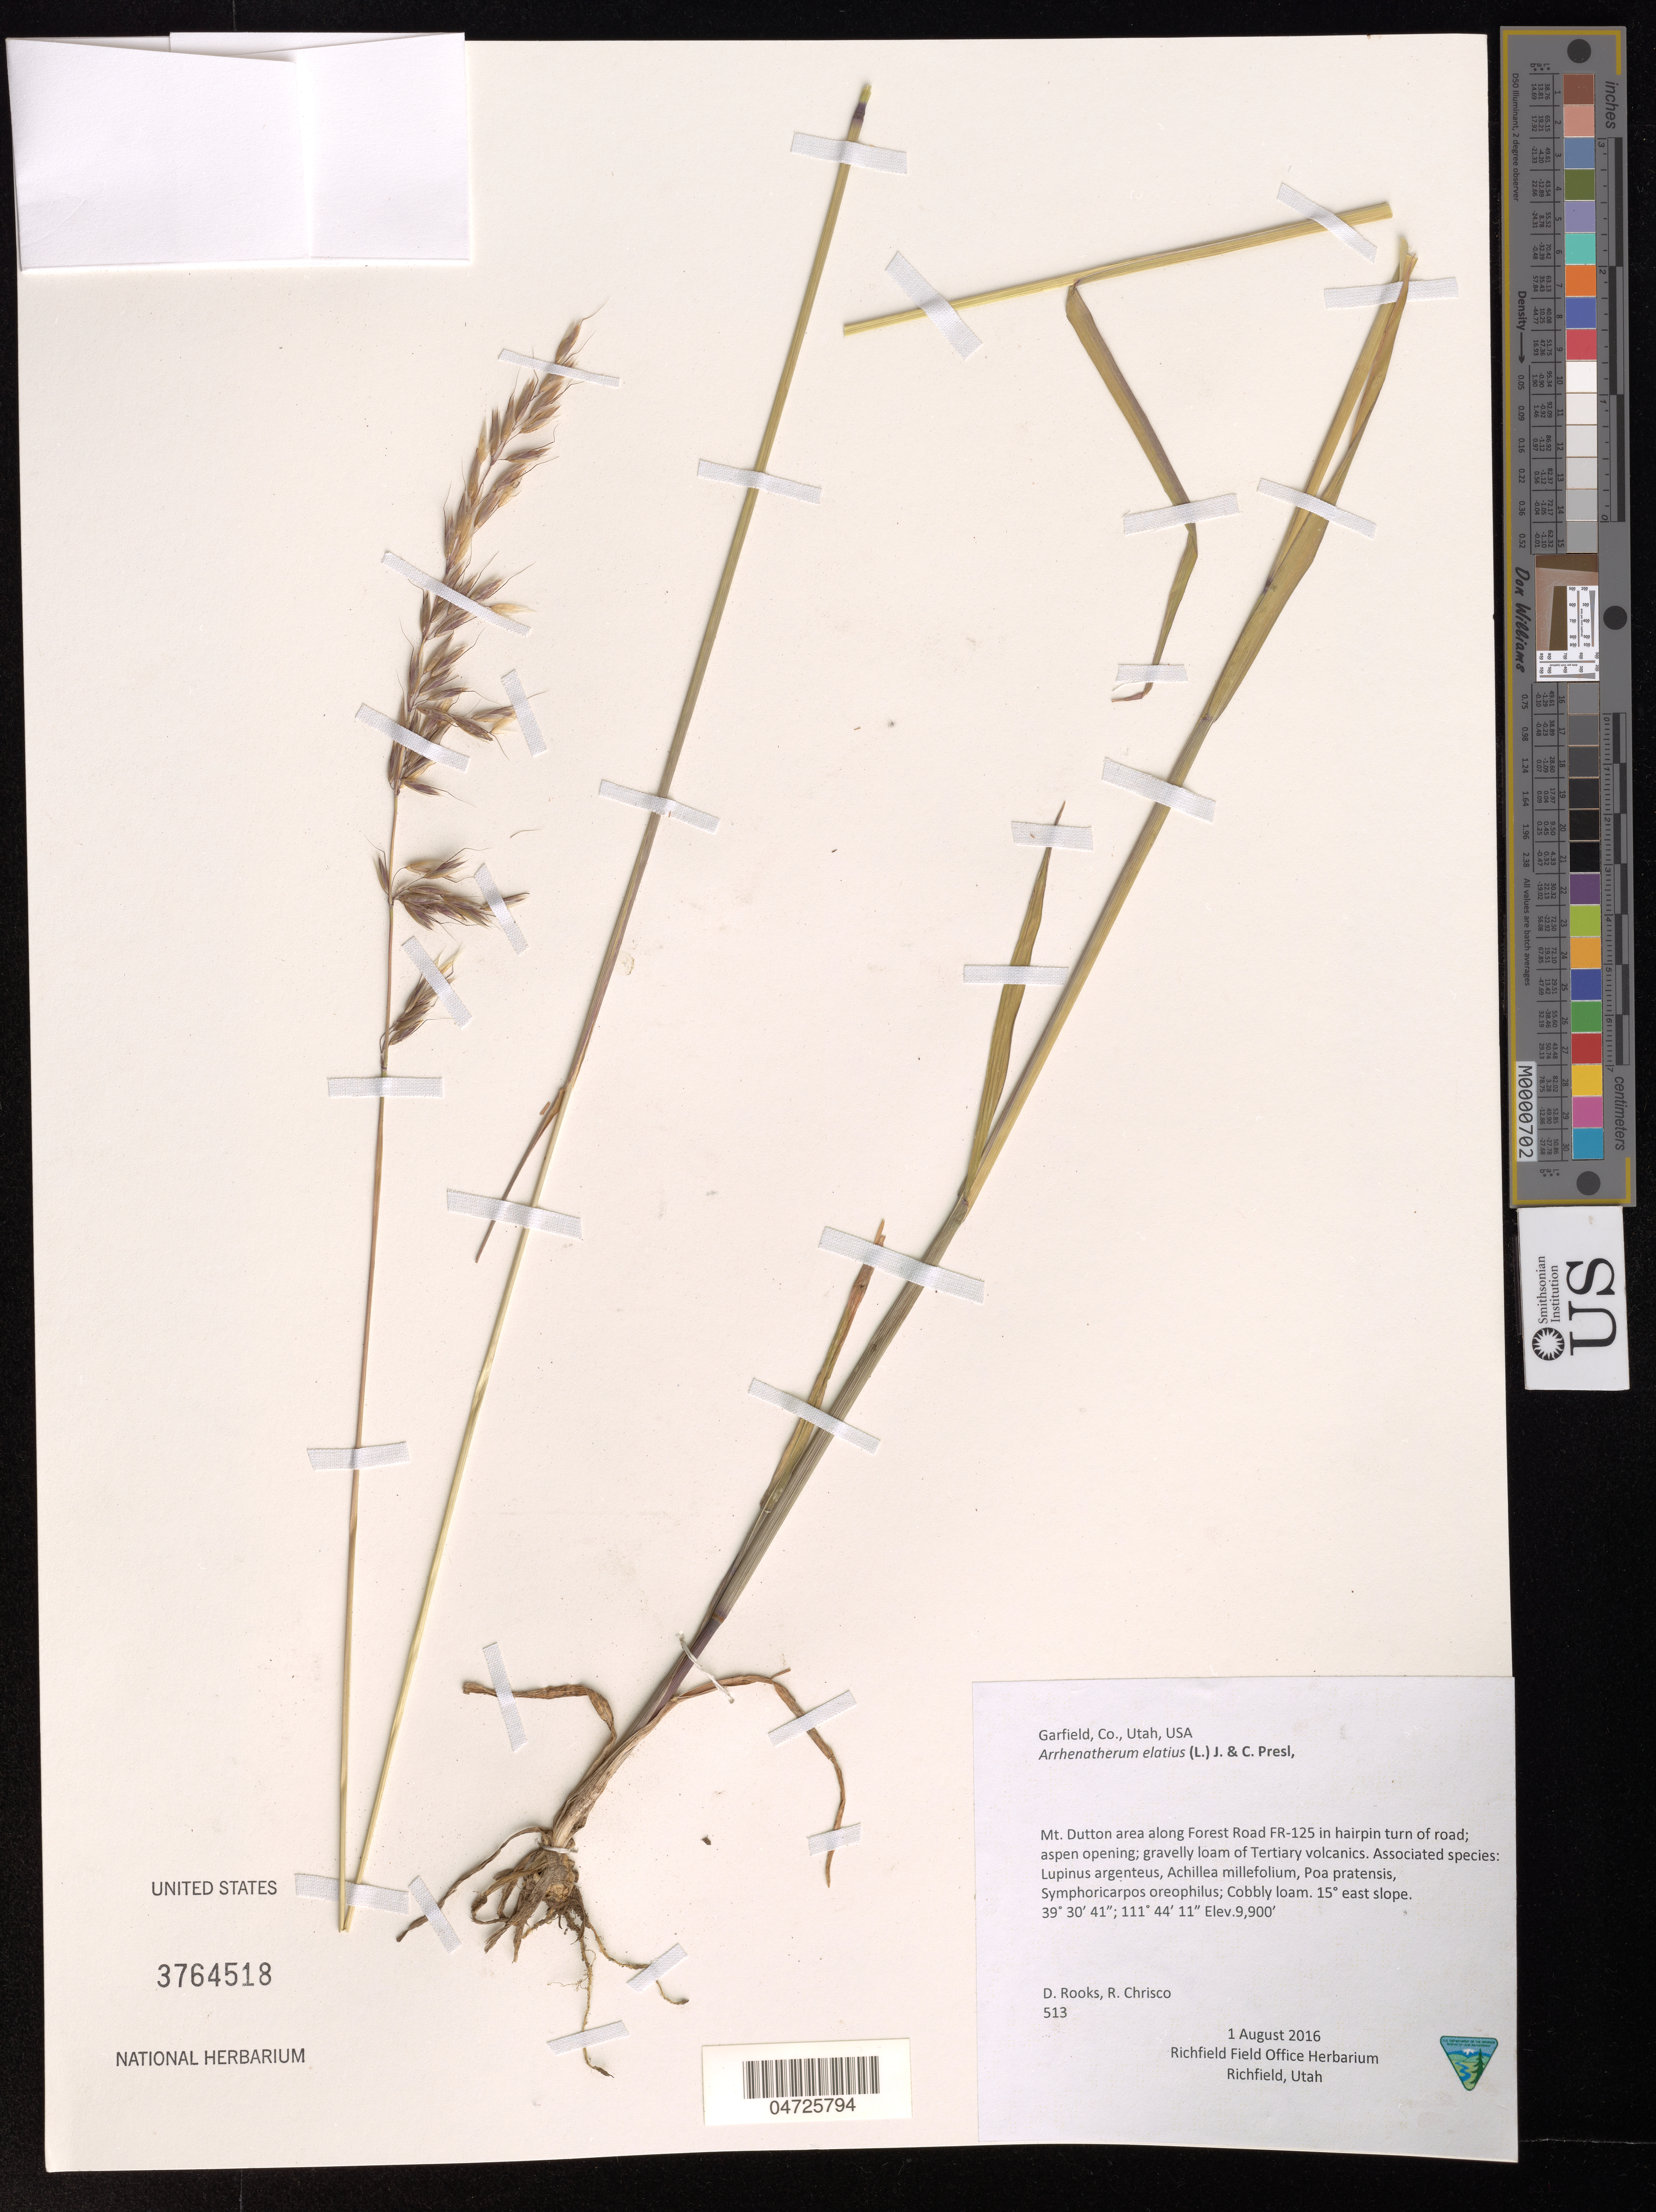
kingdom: Plantae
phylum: Tracheophyta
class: Liliopsida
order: Poales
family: Poaceae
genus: Arrhenatherum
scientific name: Arrhenatherum elatius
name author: (L.) J. Presl & C. Presl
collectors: D. Rooks & R. Chrisco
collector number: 513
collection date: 2016-08-01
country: United States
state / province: Utah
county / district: Garfield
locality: Garfield, Co. Mt. Dutton area along Forest Road FR-125 in hairpin turn of road.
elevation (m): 3018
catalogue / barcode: US 3764518